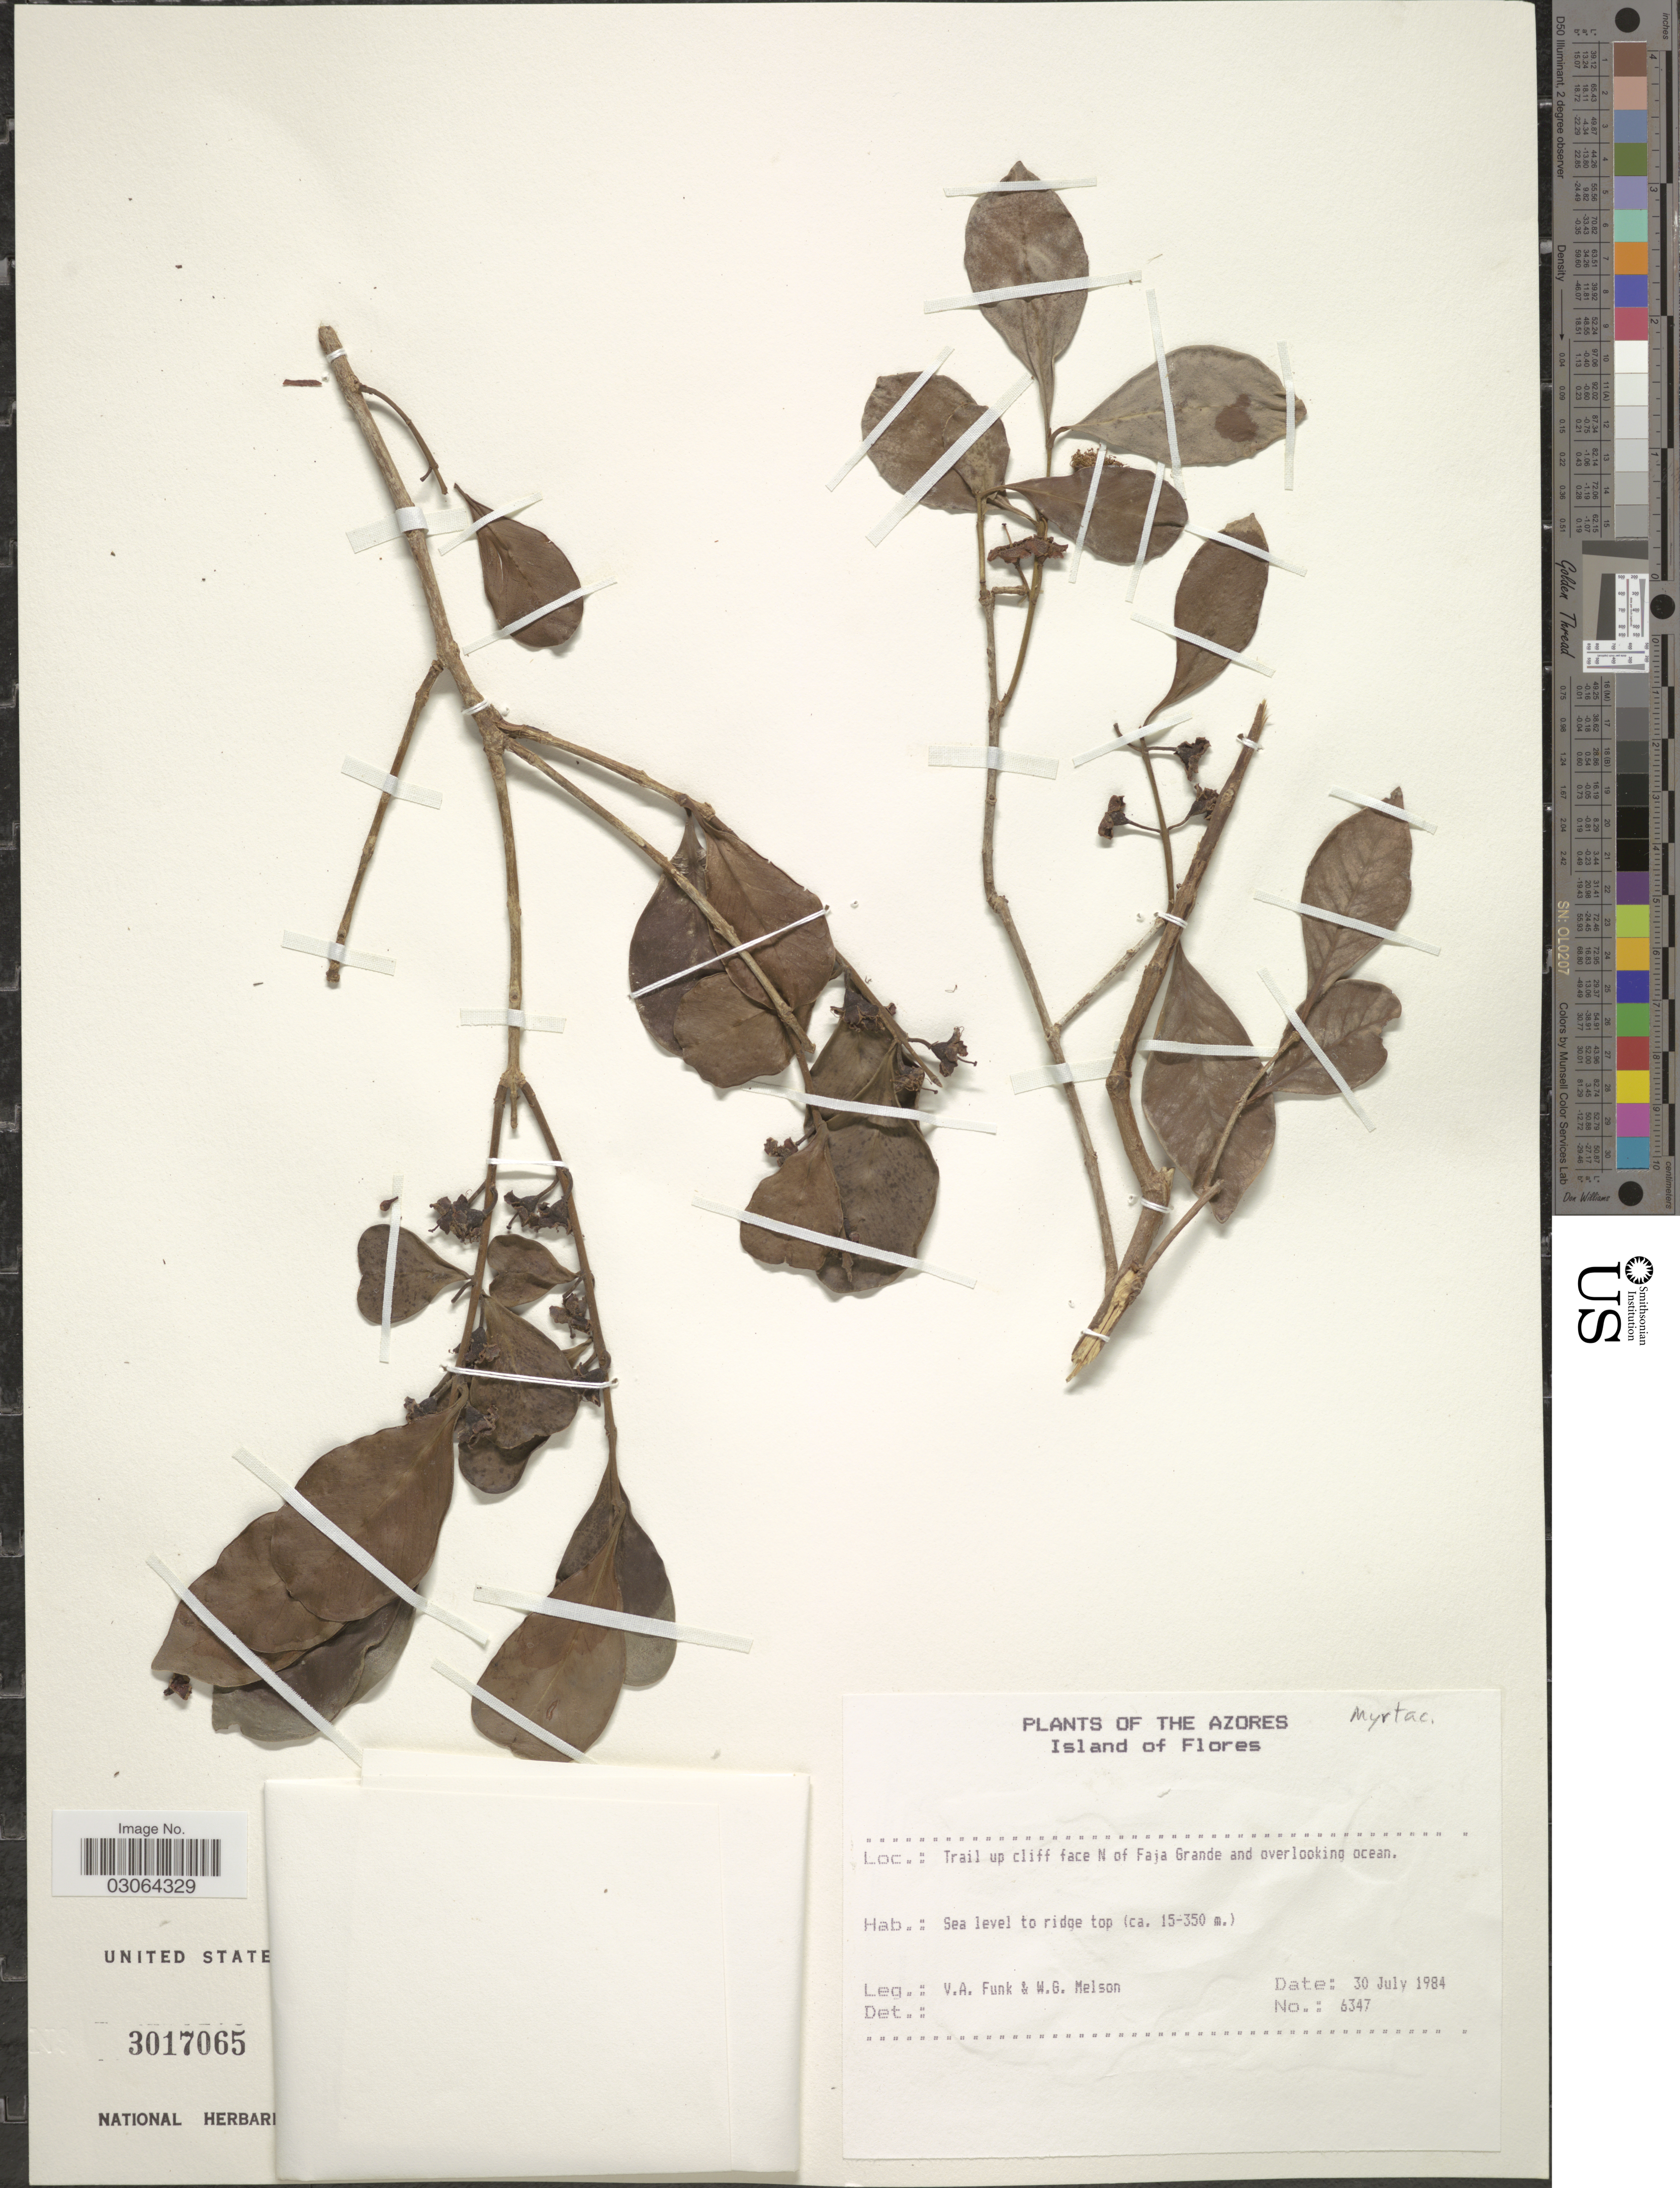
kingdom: Plantae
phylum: Tracheophyta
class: Magnoliopsida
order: Myrtales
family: Myrtaceae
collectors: V. Funk & W. G. Nelson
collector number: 6347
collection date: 1984-07-30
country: Portugal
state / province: Azores (Aut. Reg.)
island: Flores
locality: The Azores, Island of Flores, Trail up cliff face N of Faja Grande and over looking ocean.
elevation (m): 15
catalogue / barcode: US 3017065